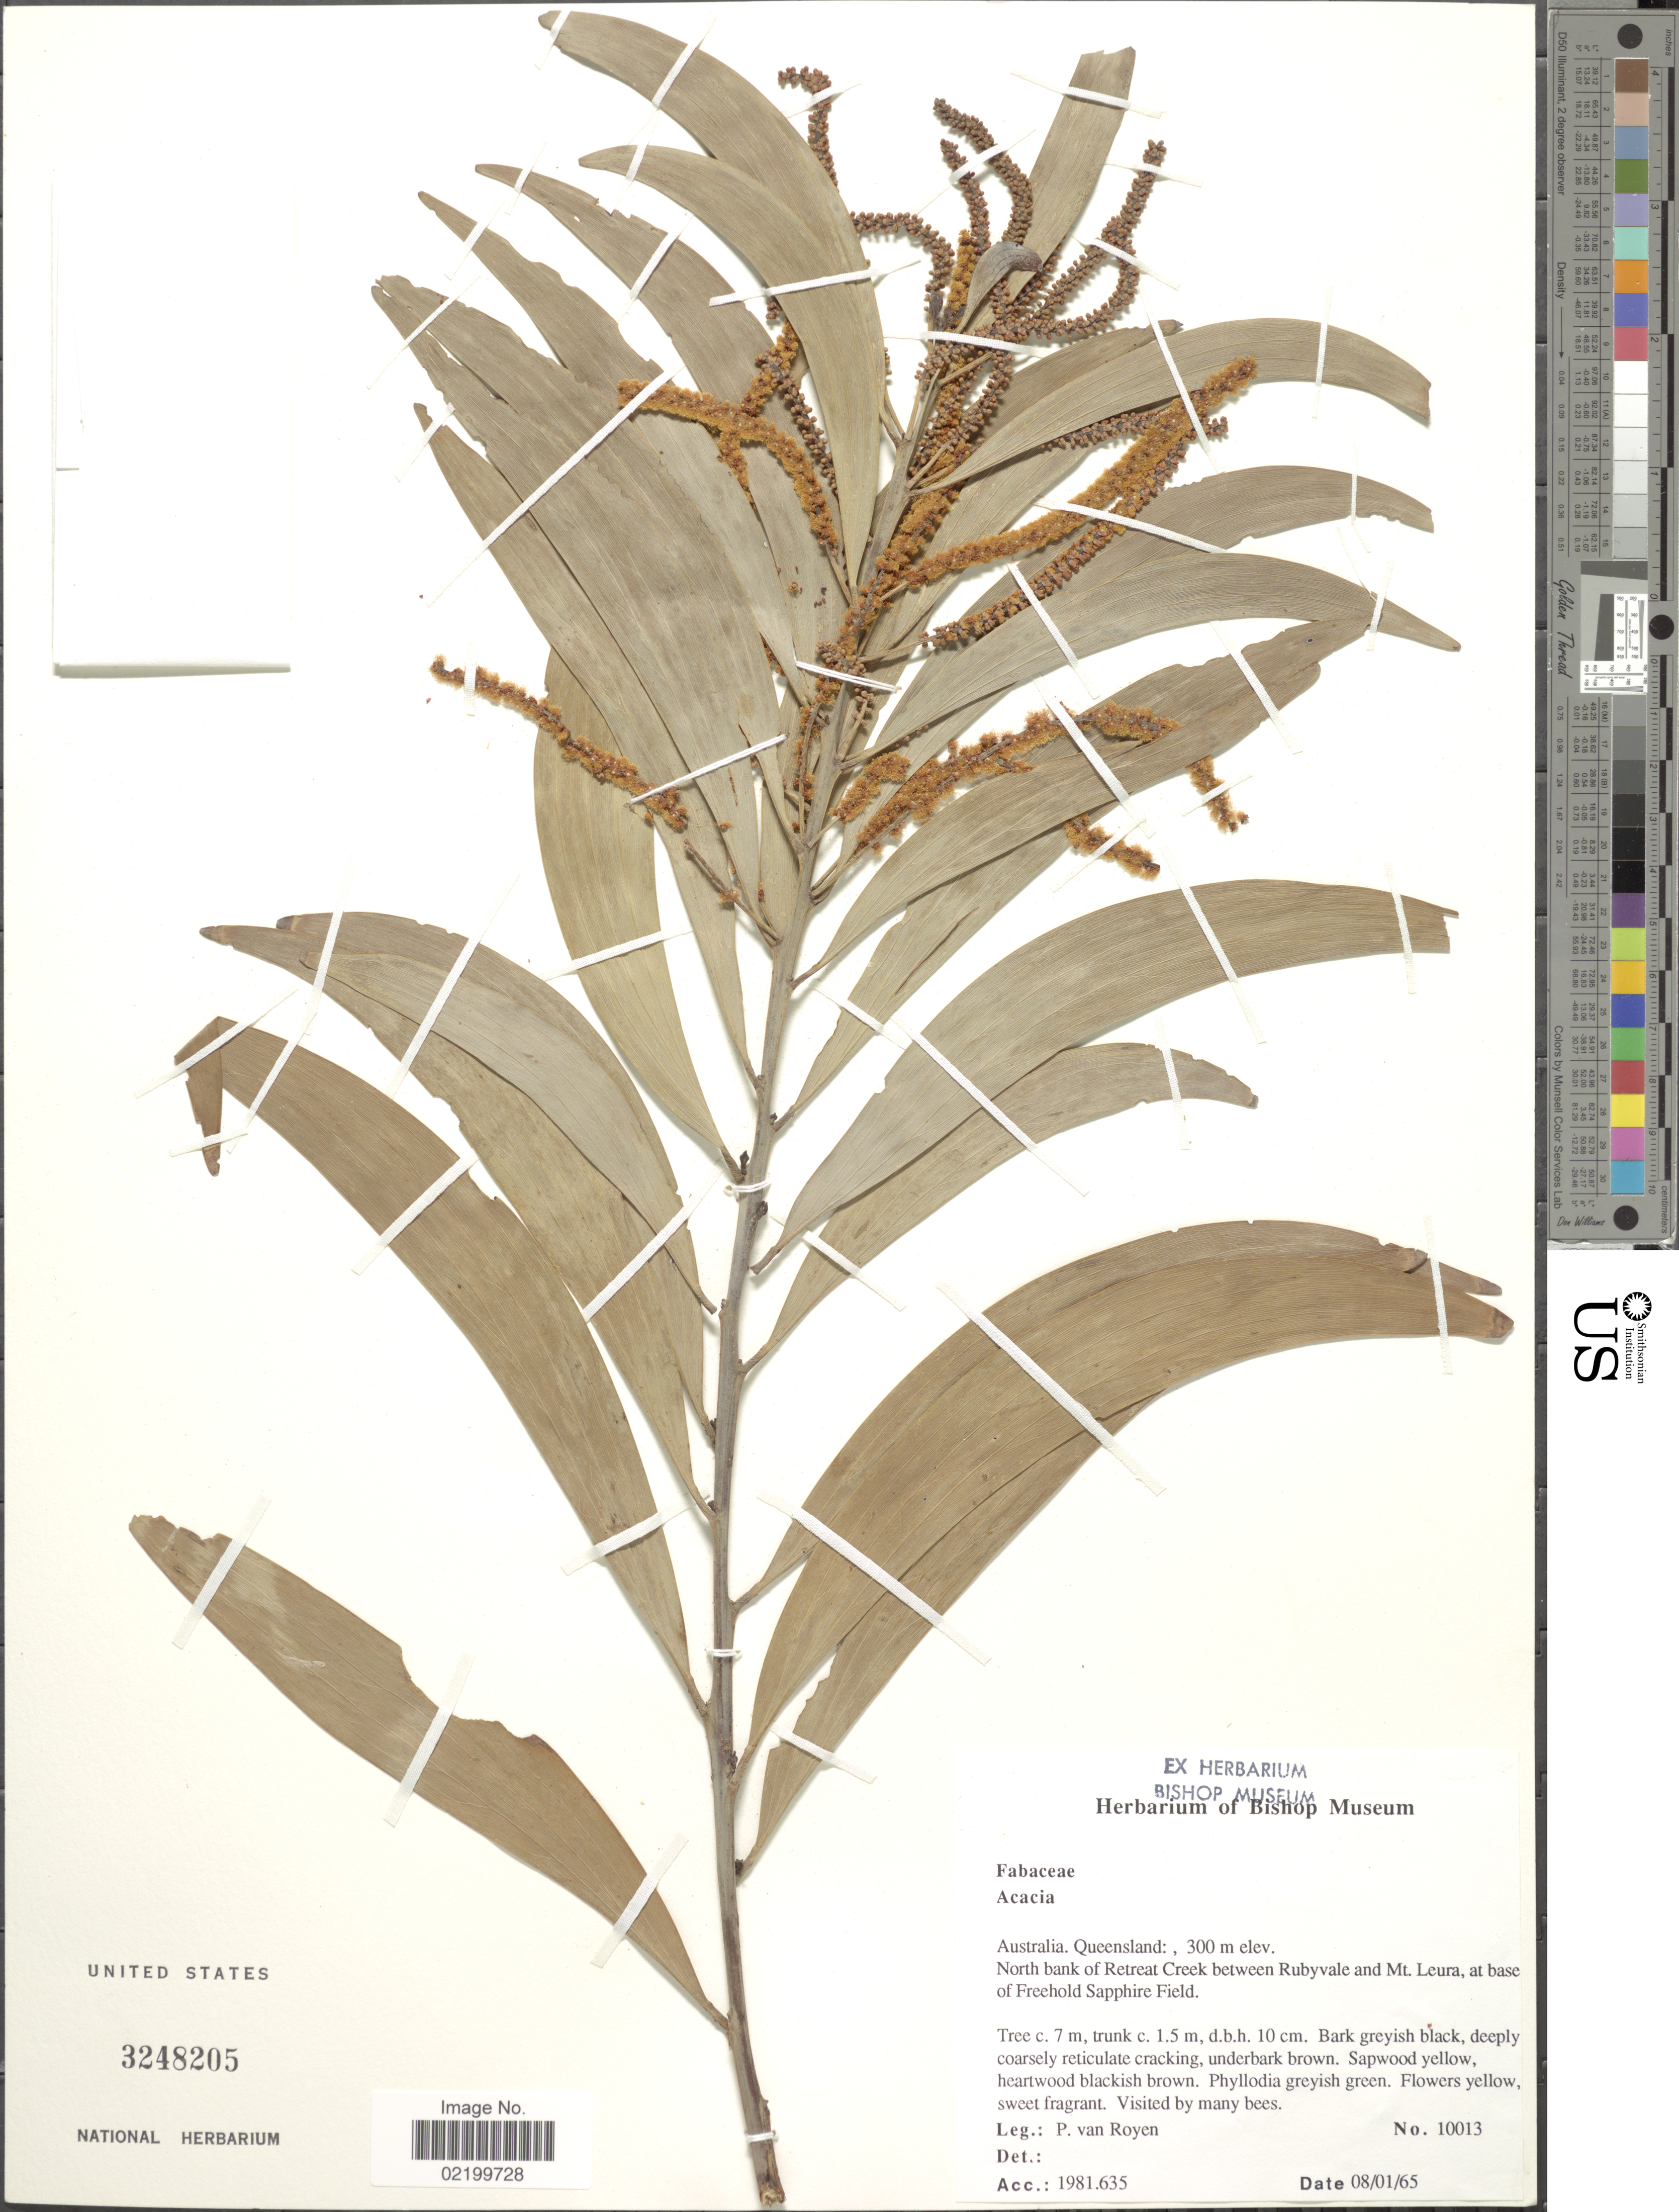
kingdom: Plantae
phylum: Tracheophyta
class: Magnoliopsida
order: Fabales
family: Fabaceae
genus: Acacia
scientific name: Acacia sp.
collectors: P. van Royen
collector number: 10013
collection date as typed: Transcribed d/m/y: 8/1/65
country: Australia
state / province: Queensland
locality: Australia, Queensland. North bank of Retreat Creek between Rubyvale and Mt Leura, at base of Freehold Sapphire Field.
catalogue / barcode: US 3248205